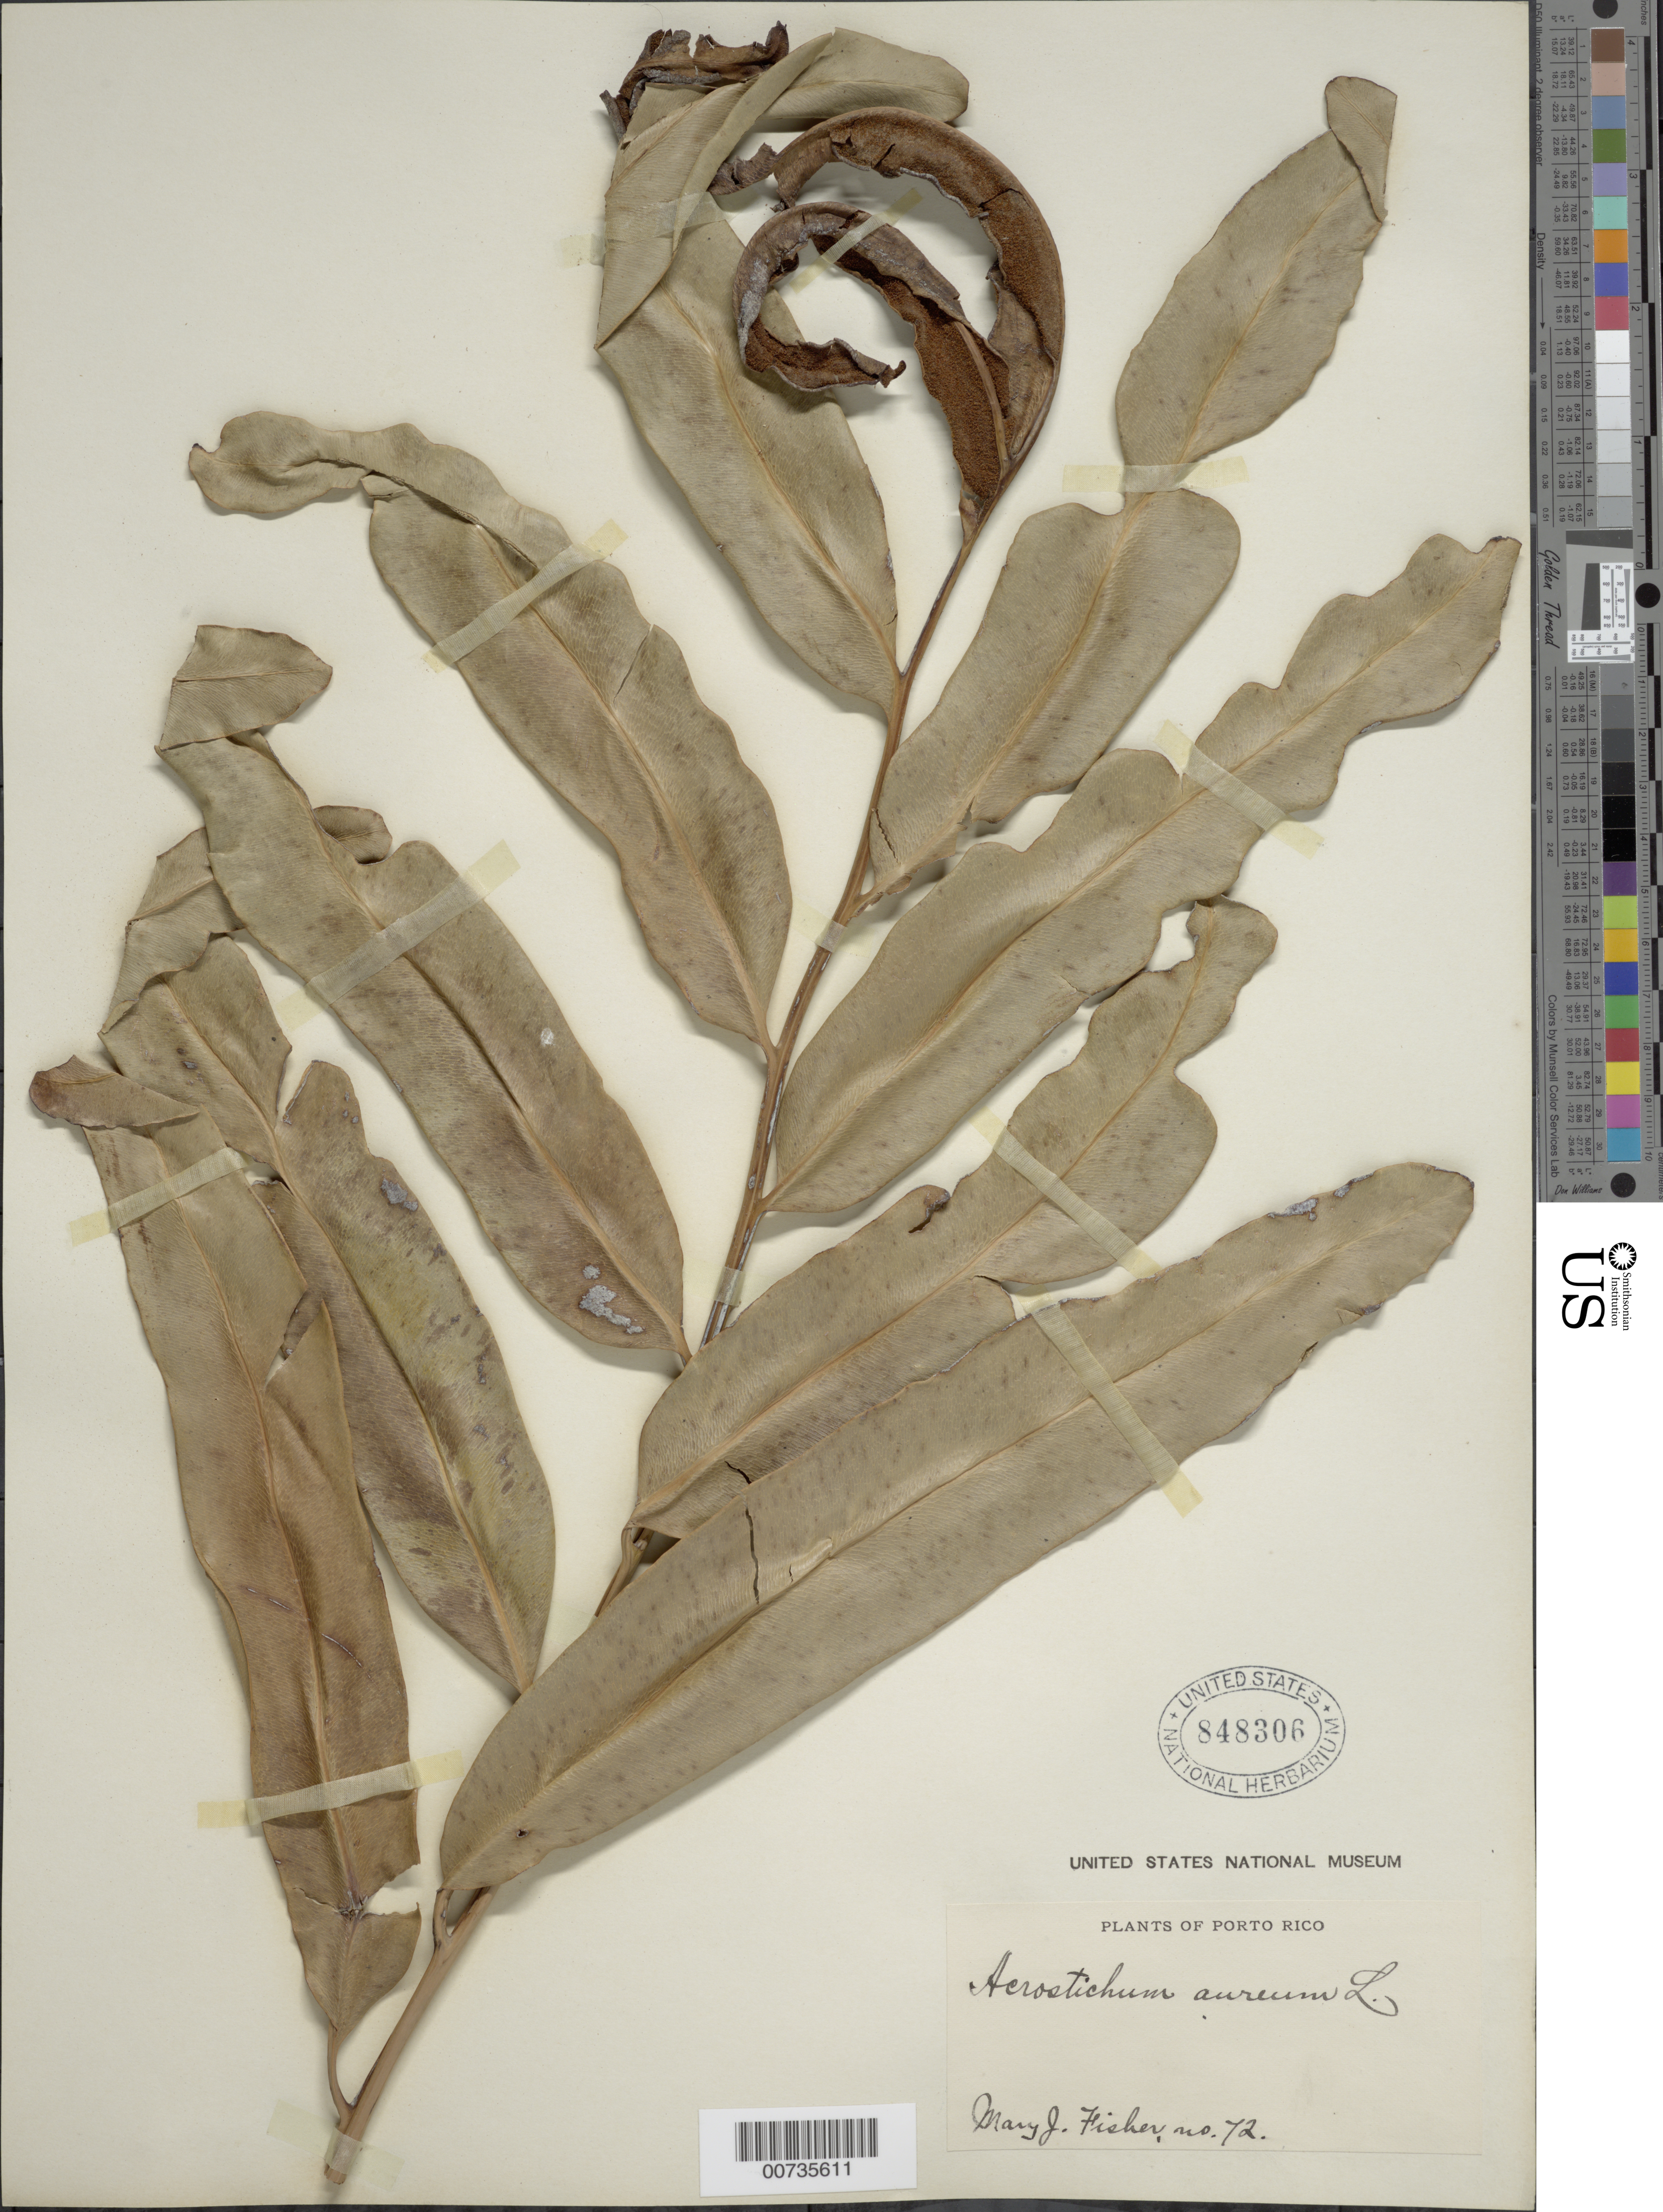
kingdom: Plantae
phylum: Tracheophyta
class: Polypodiopsida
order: Polypodiales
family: Pteridaceae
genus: Acrostichum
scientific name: Acrostichum aureum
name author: L.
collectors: M. J. Fisher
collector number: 72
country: Puerto Rico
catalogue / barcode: US 848306